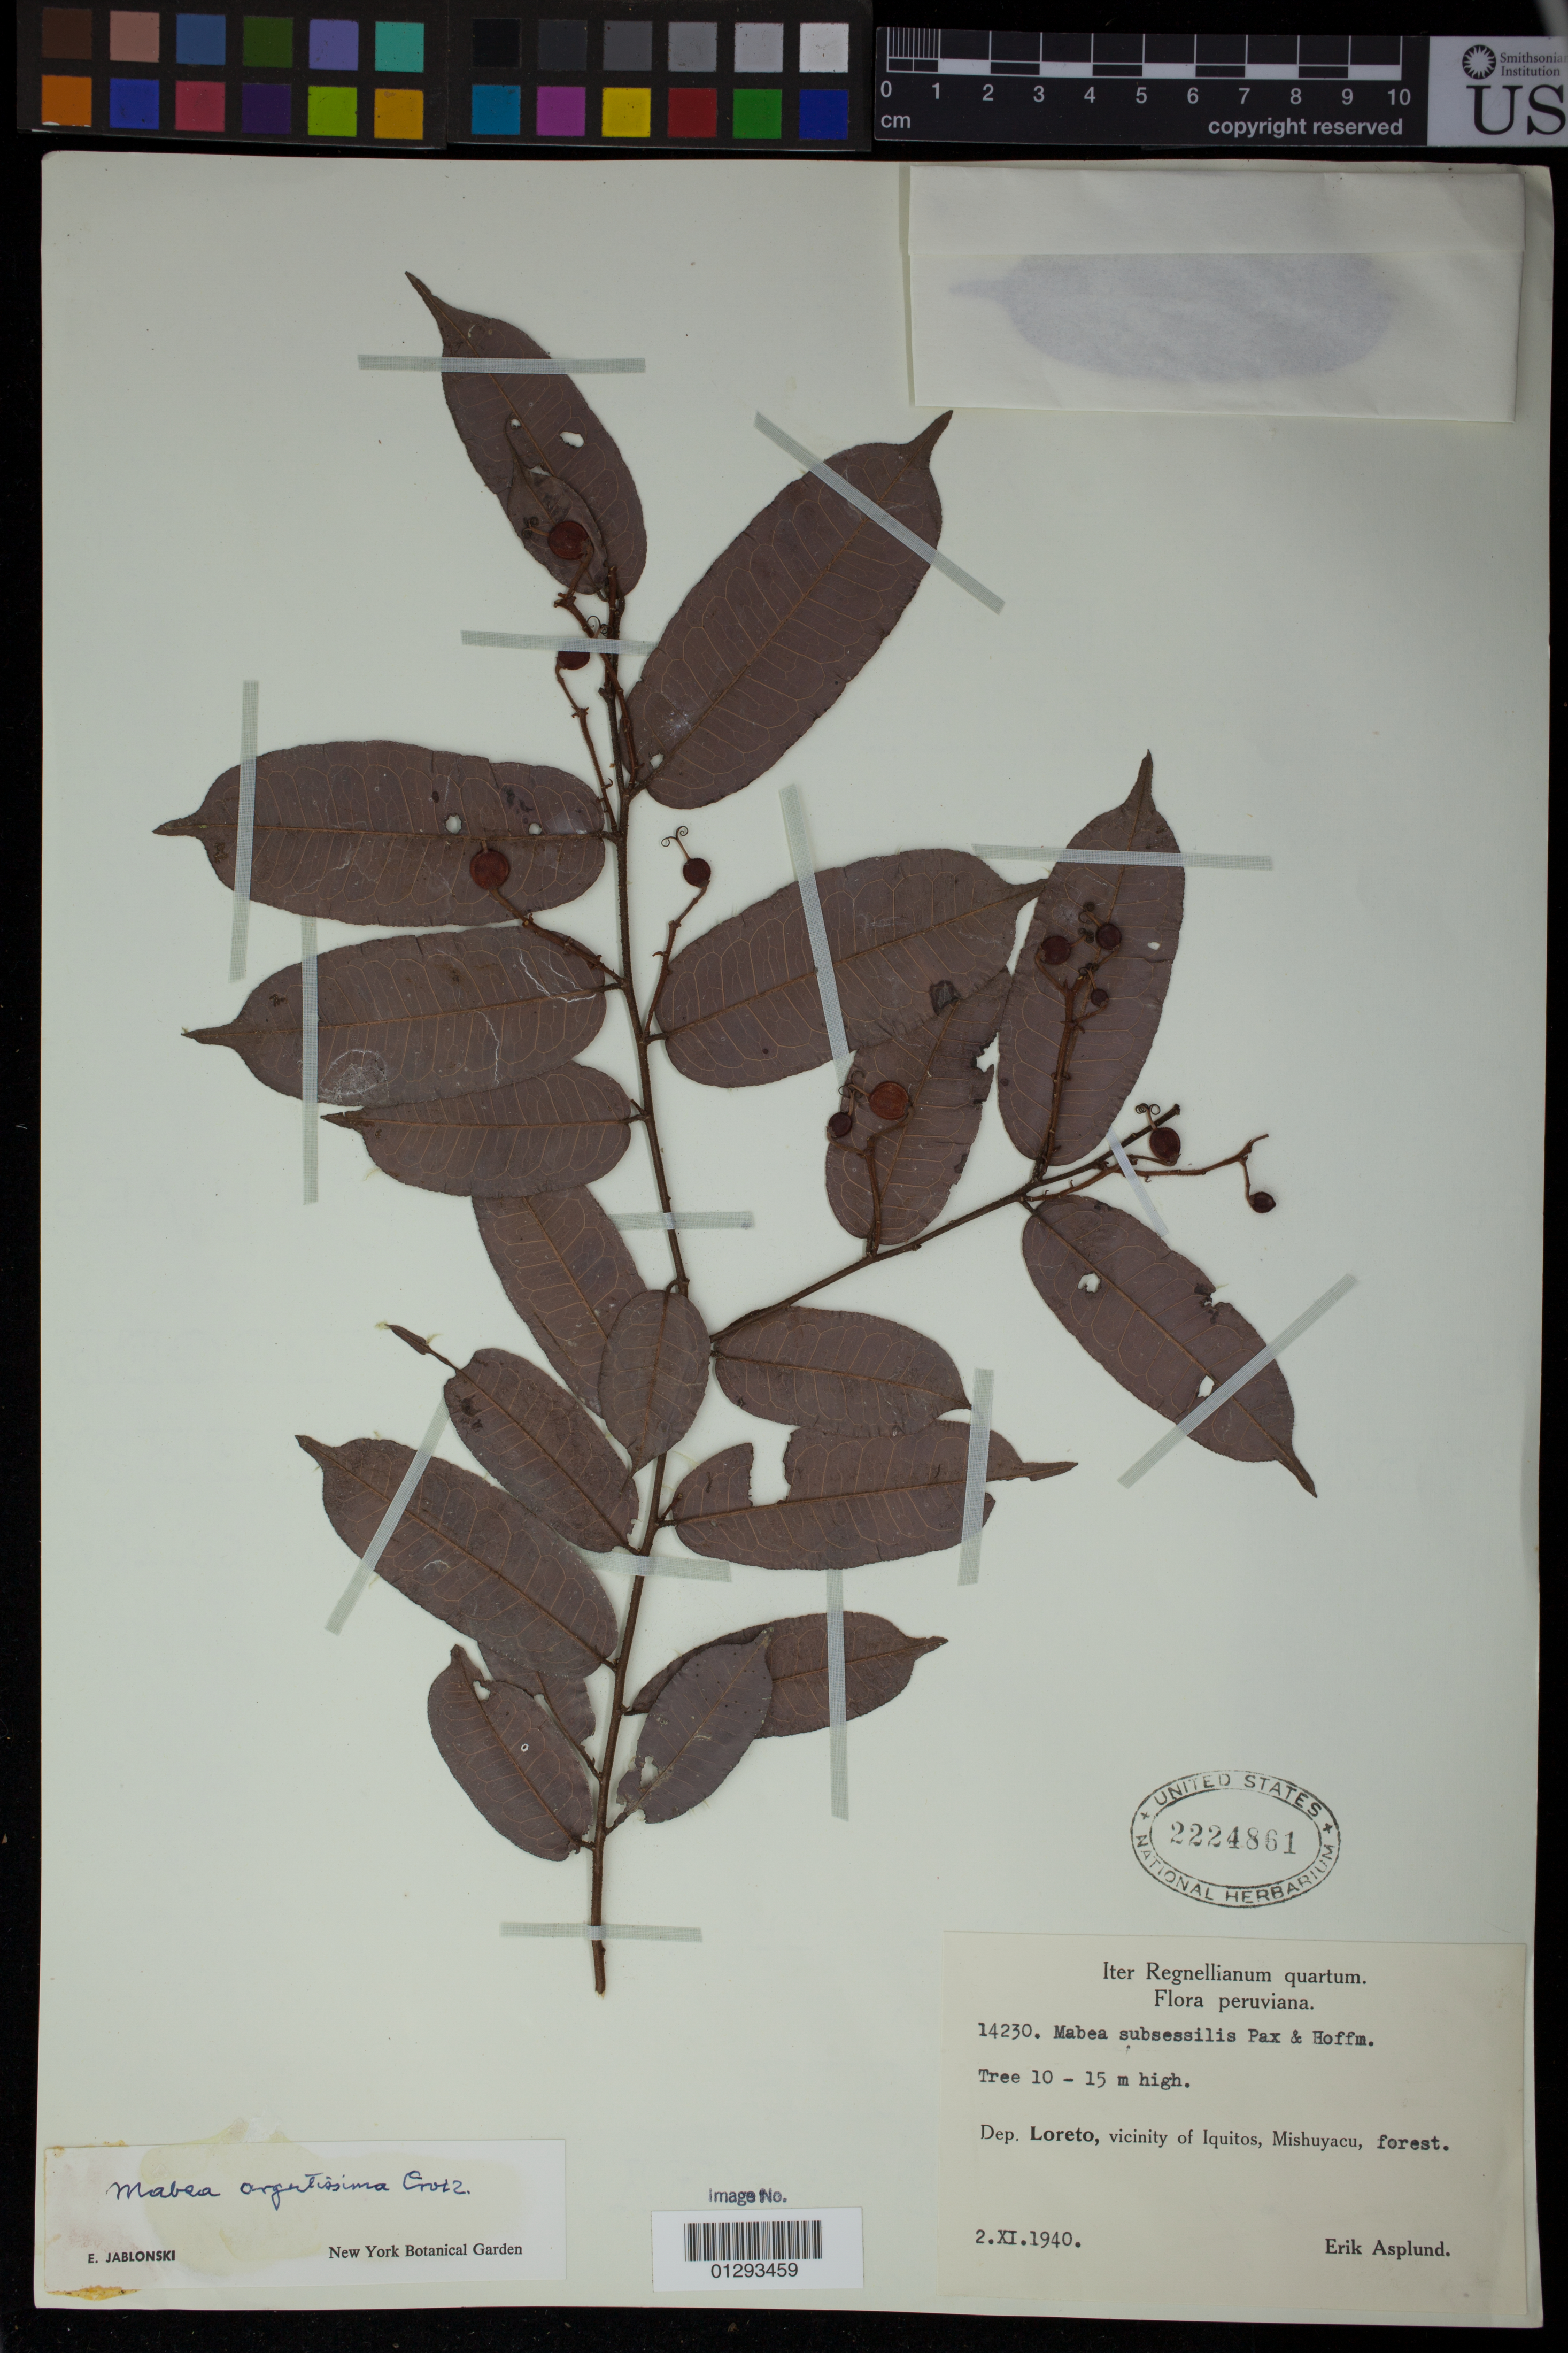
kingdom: Plantae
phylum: Tracheophyta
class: Magnoliopsida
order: Malpighiales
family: Euphorbiaceae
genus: Mabea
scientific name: Mabea subsessilis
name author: Pax & K. Hoffm.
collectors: E. Asplund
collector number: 14230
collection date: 1940-11-02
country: Peru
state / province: Loreto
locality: vicinity of Iquitos, Mishuyacu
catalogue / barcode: US 2224861